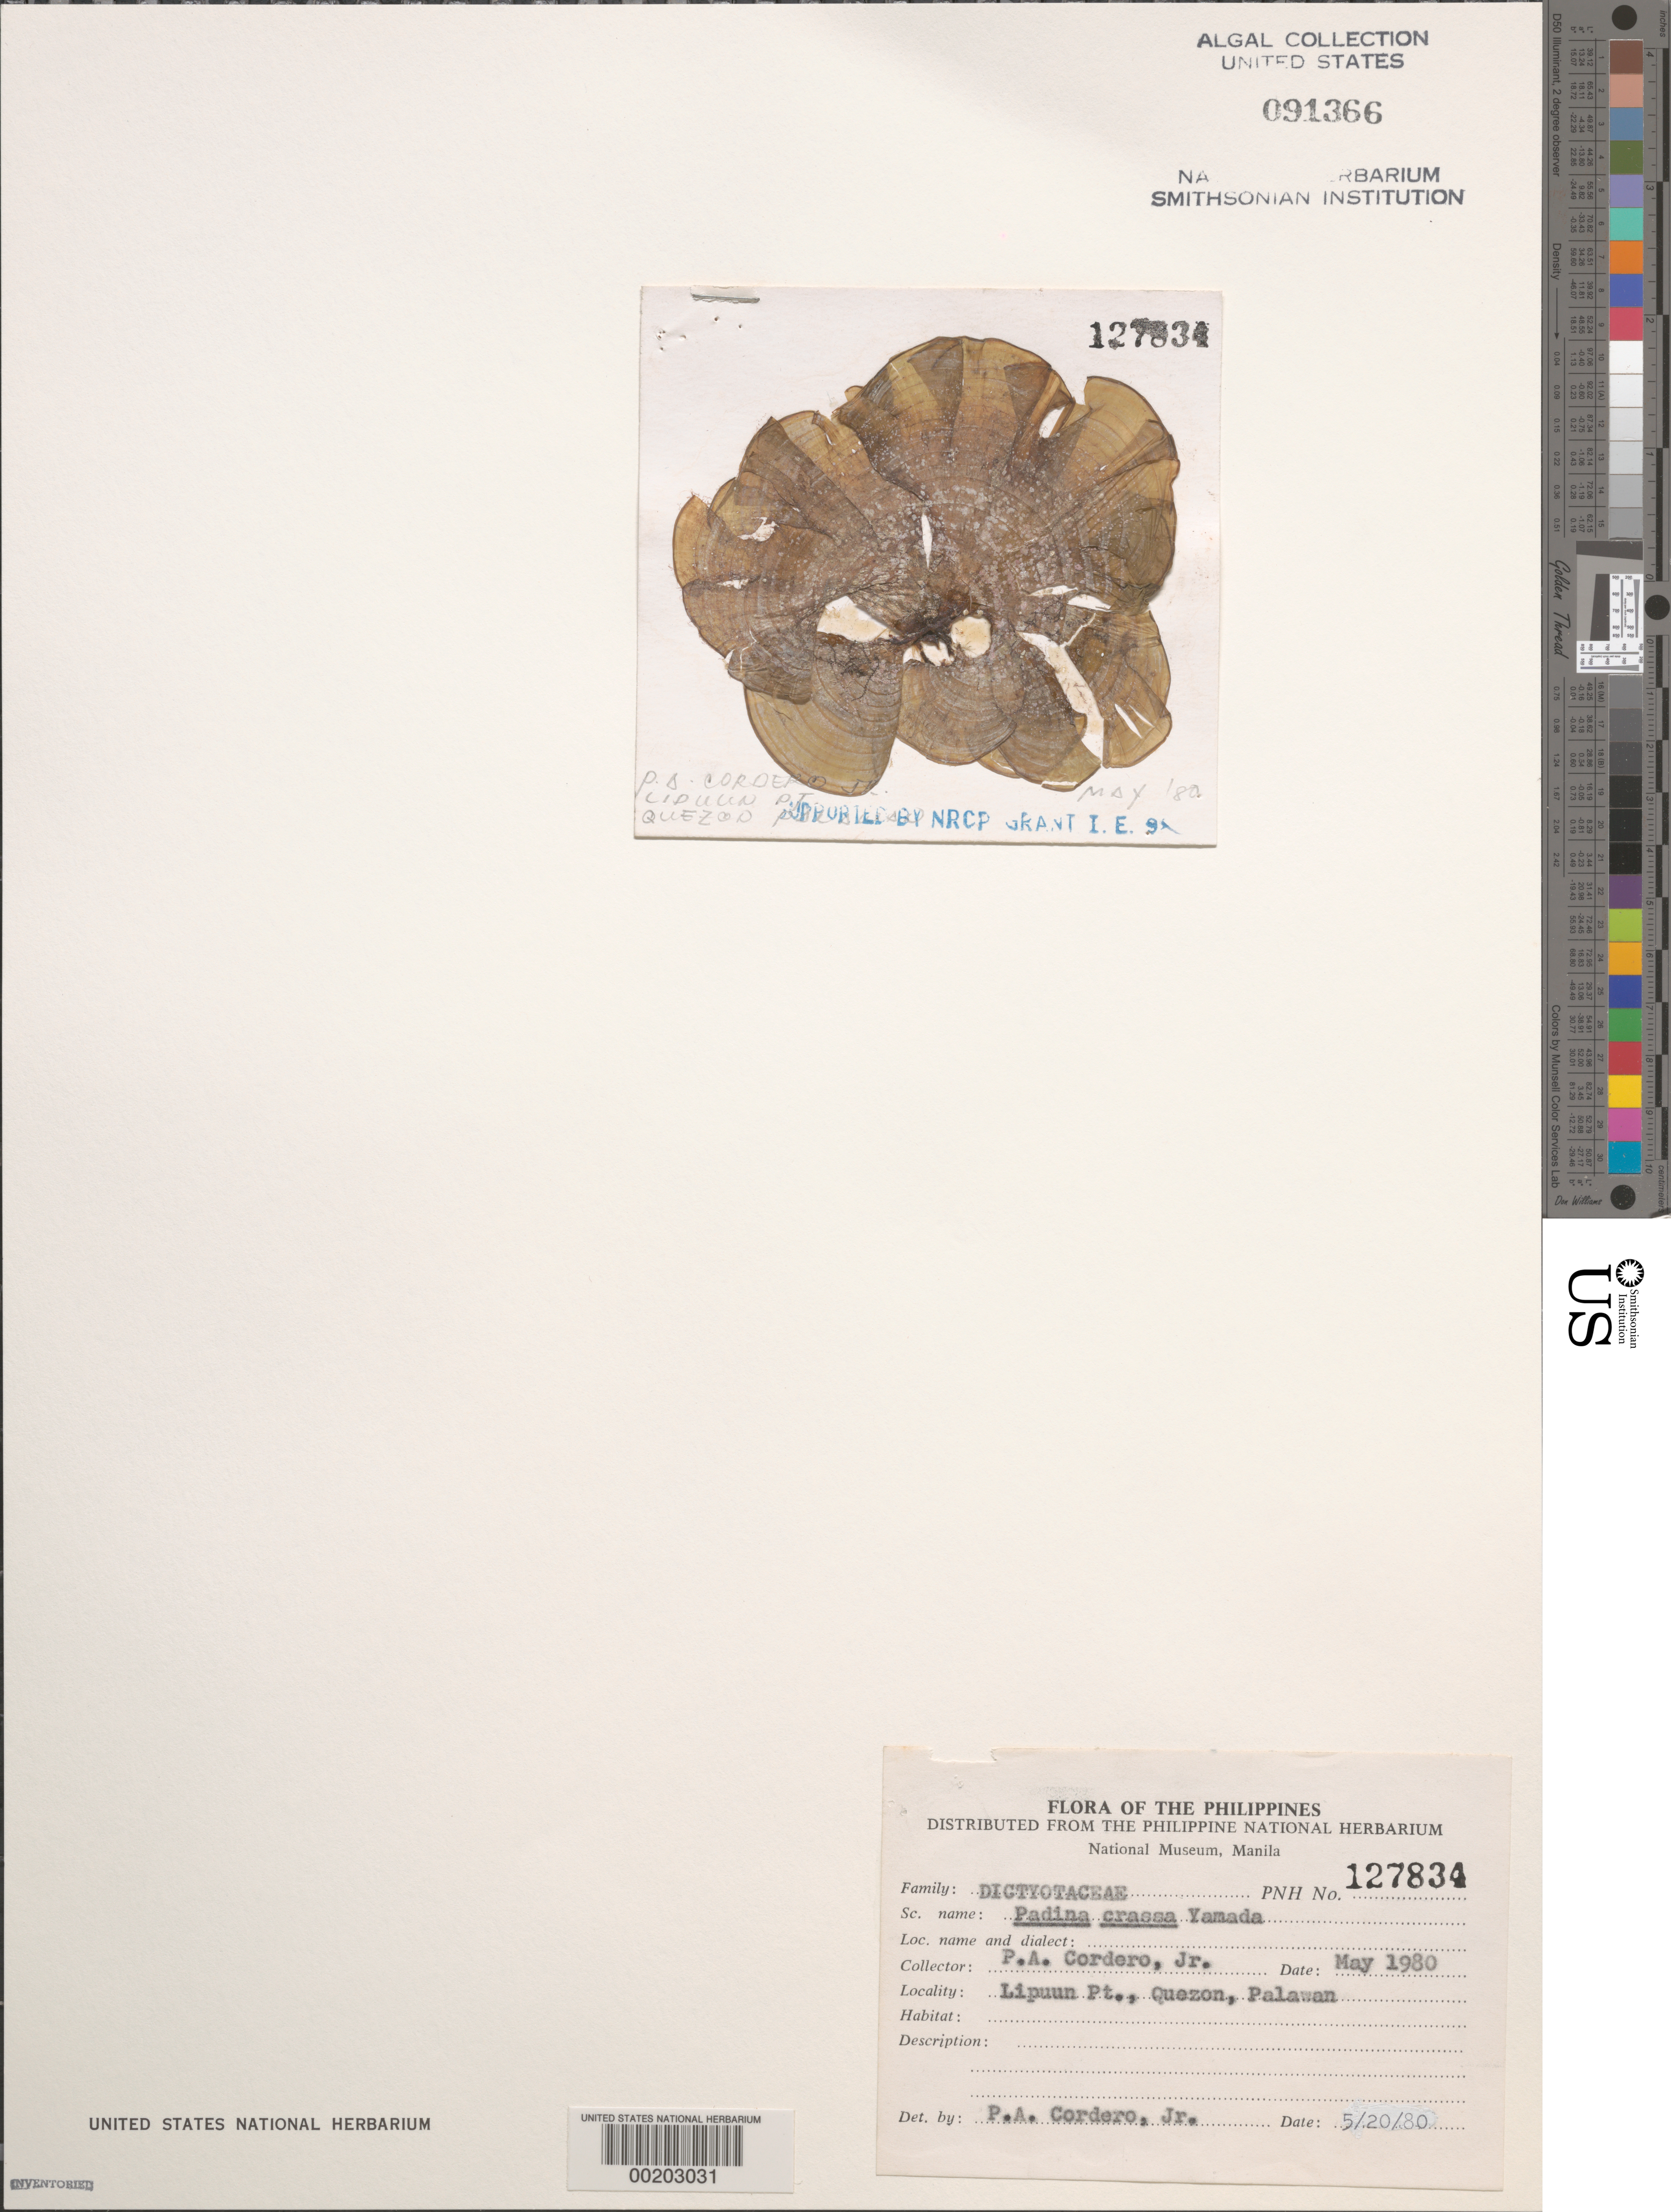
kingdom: Chromista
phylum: Ochrophyta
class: Phaeophyceae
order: Dictyotales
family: Dictyotaceae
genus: Padina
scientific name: Padina gymnospora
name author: (Kütz.) O.G. Sond.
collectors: P. A. Cordero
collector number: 127834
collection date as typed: May 1980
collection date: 1980-05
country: Philippines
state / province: Mimaropa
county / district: Palawan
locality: Lipuun point, quezon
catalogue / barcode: US 91366